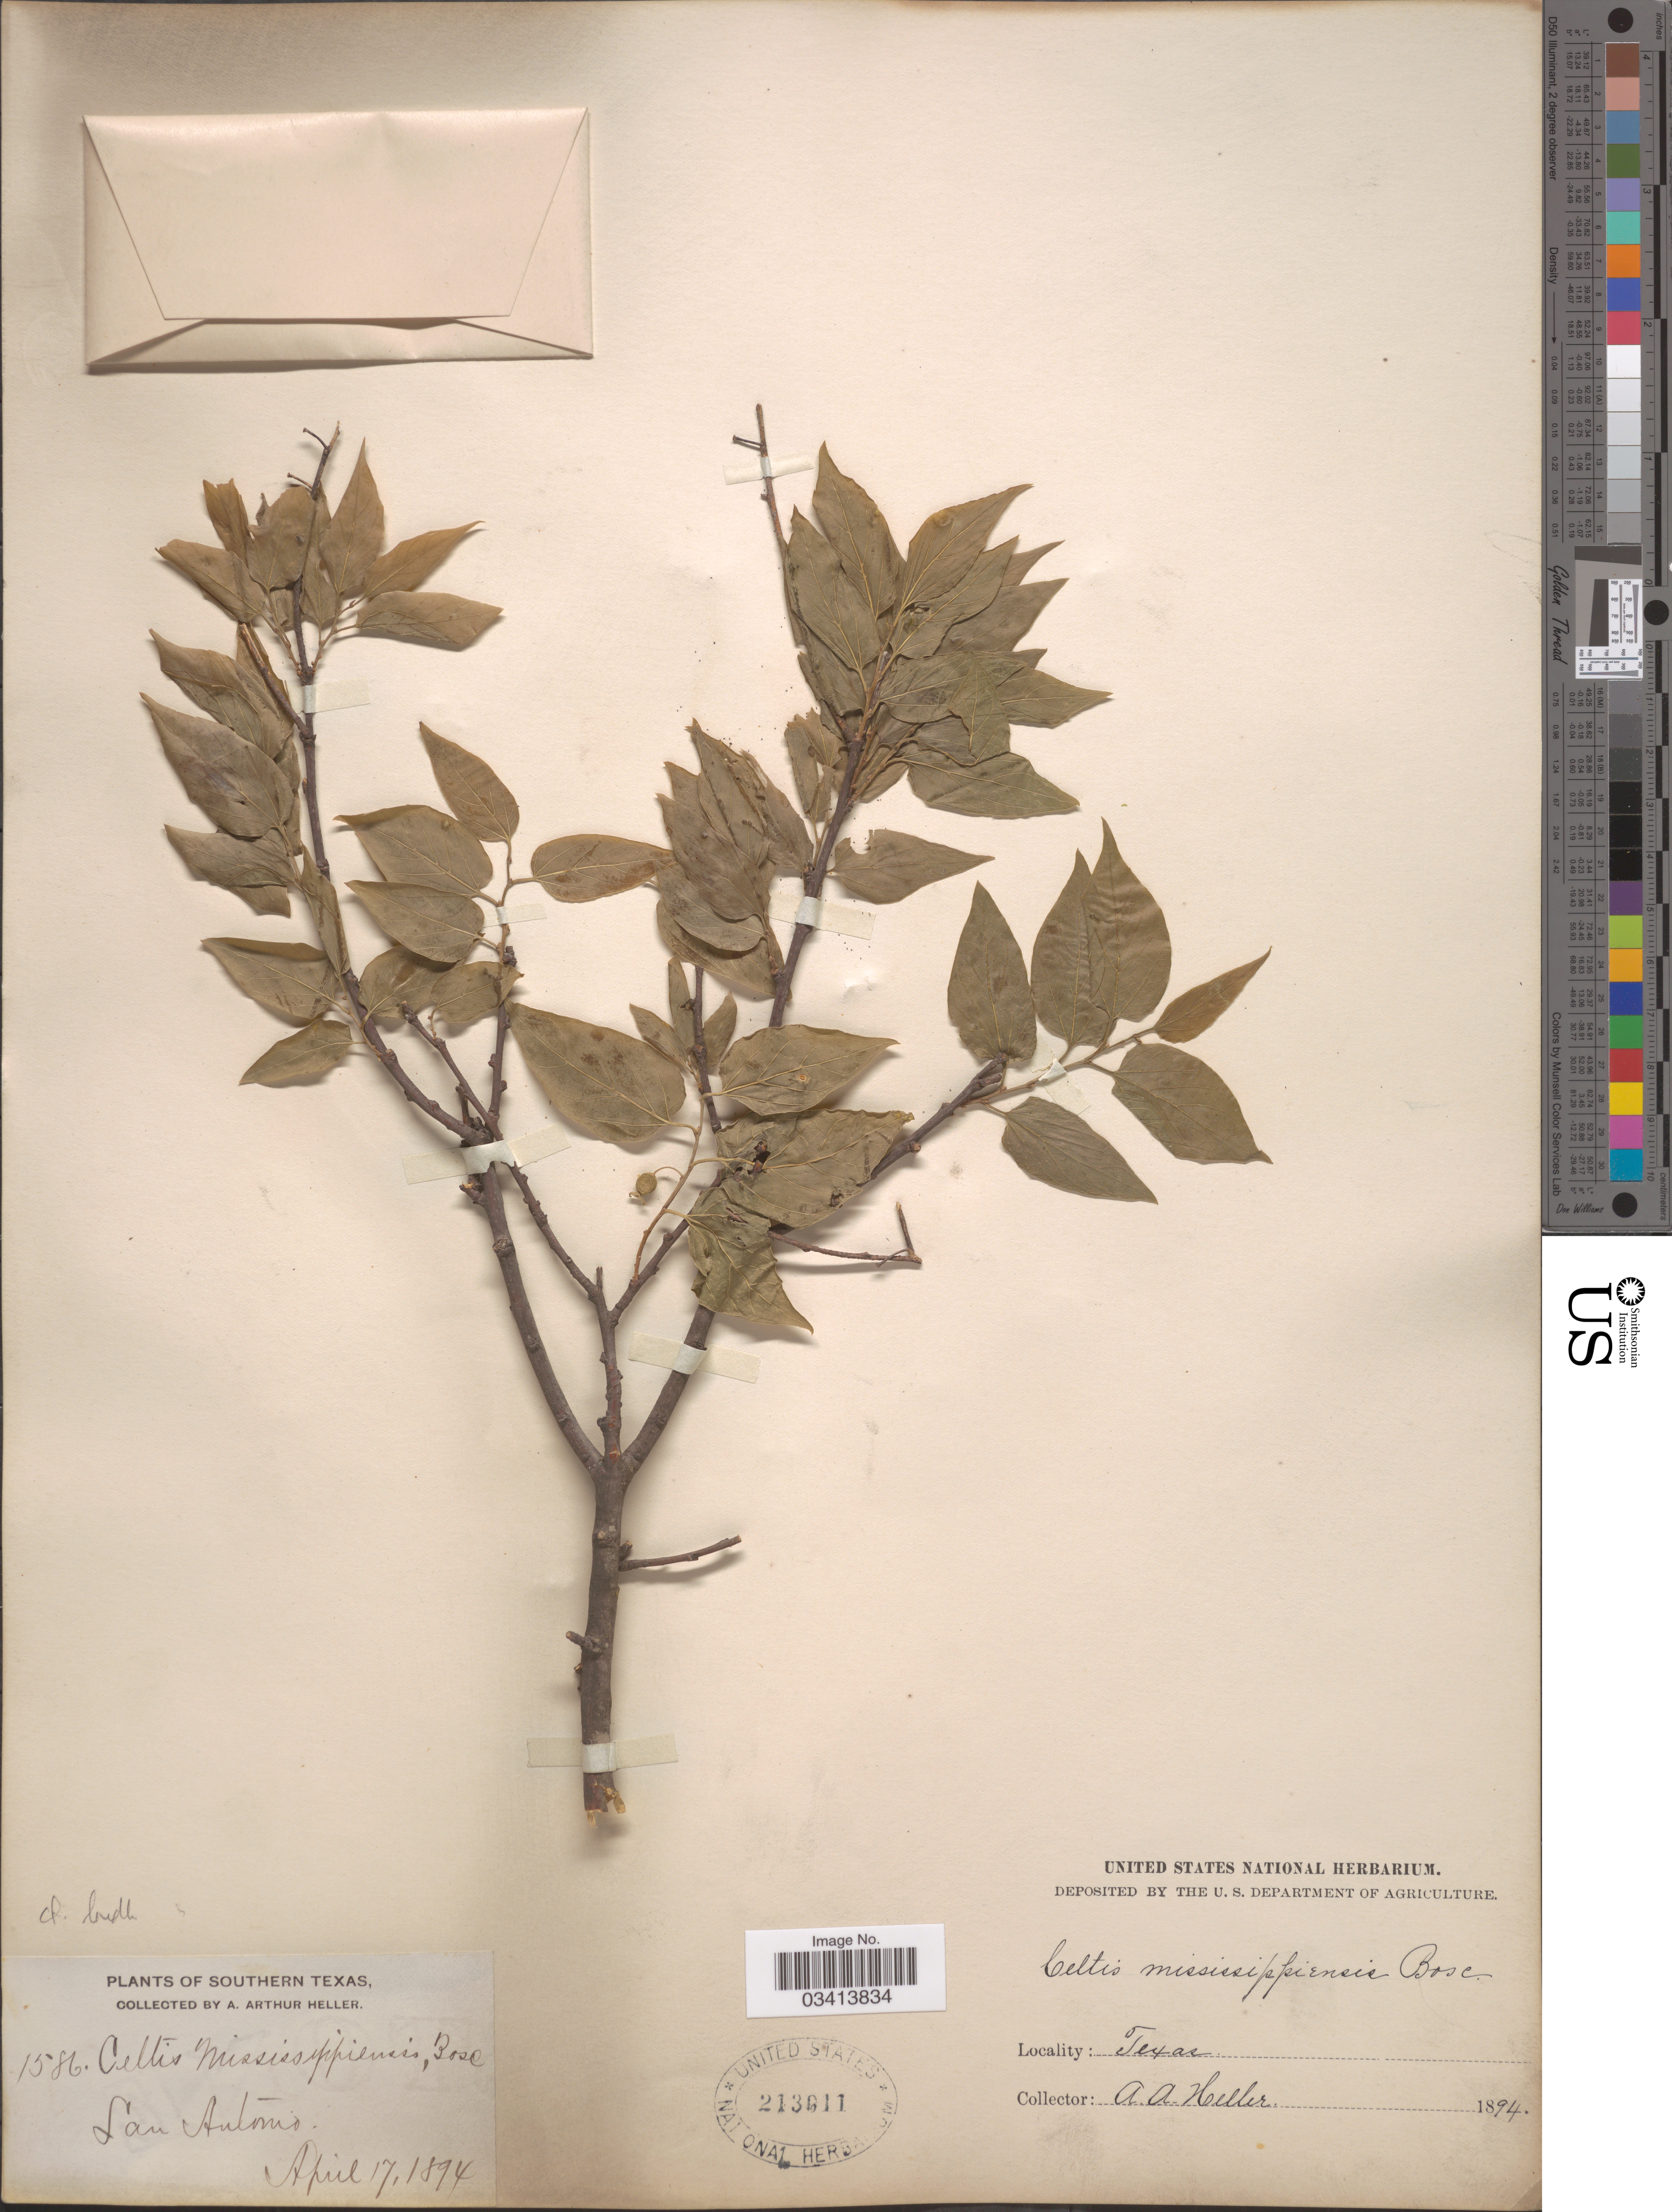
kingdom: Plantae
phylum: Tracheophyta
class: Magnoliopsida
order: Rosales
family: Cannabaceae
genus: Celtis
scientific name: Celtis mississippiensis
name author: Bosc ex Brendel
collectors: A. A. Heller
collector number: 1586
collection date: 1894-04-17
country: United States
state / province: Texas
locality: Southern Texas. San Antonio.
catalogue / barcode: US 213611